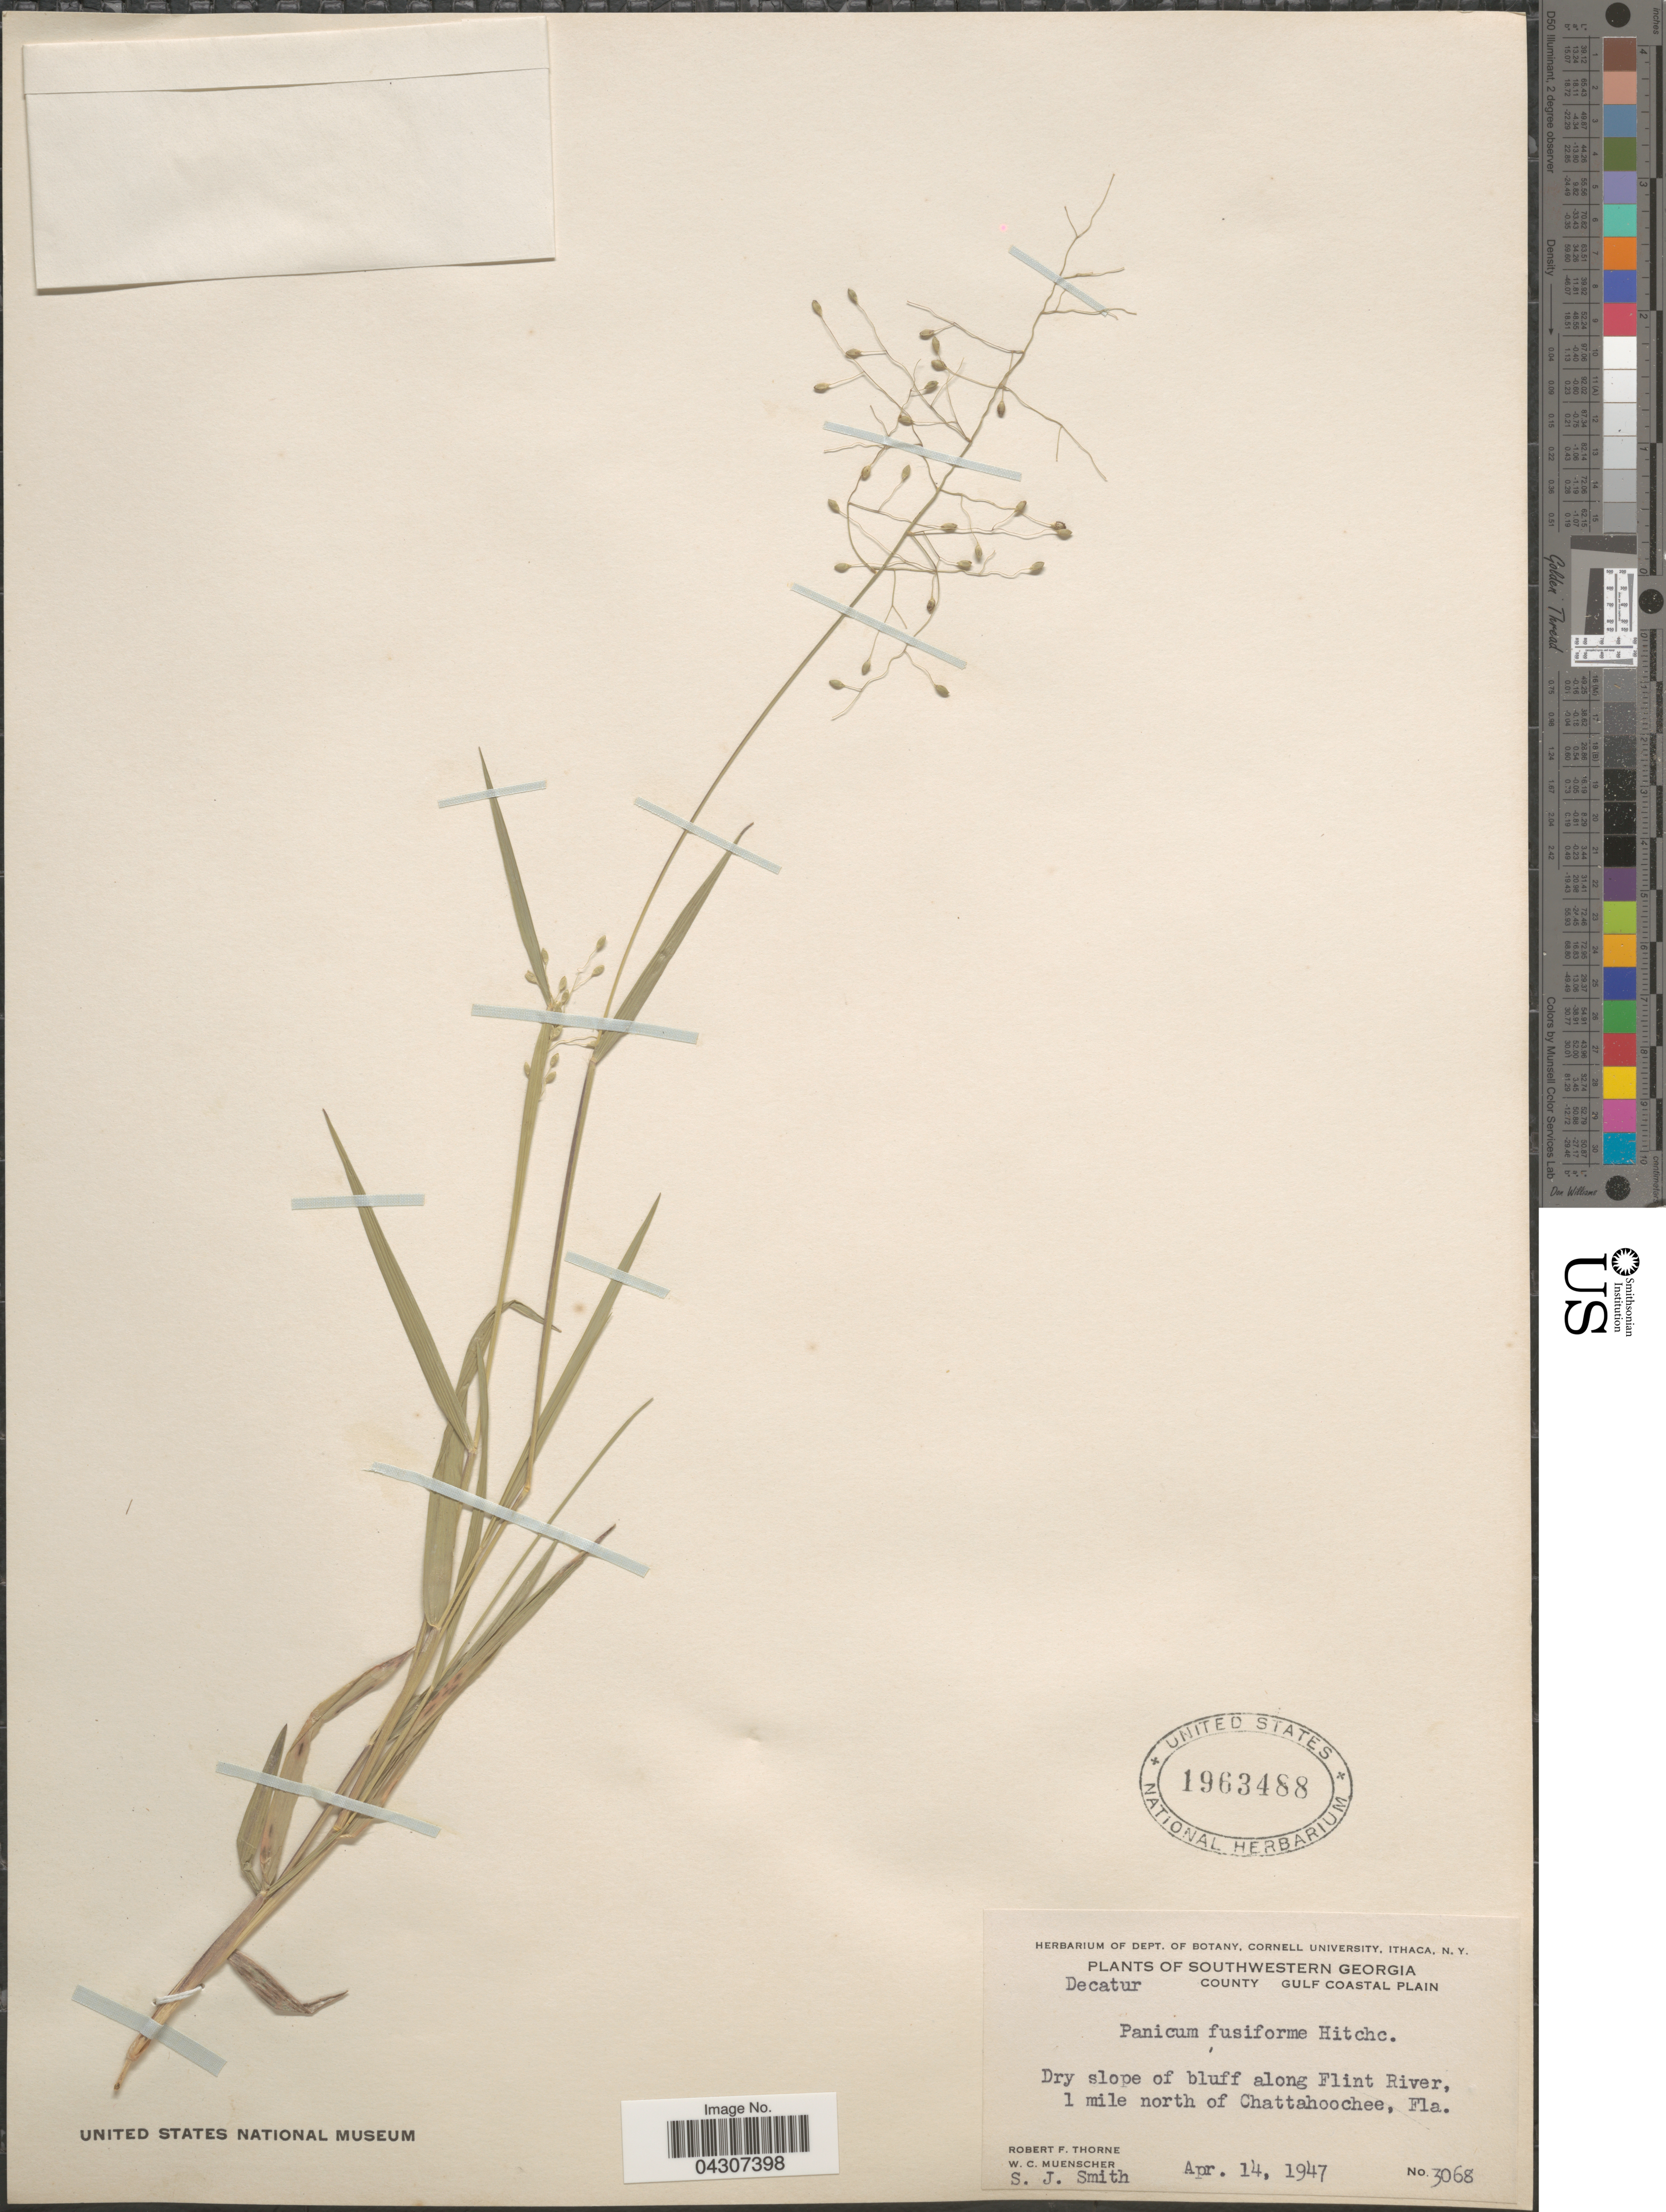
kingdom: Plantae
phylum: Tracheophyta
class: Liliopsida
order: Poales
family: Poaceae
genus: Dichanthelium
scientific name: Dichanthelium aciculare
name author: (Desv. ex Poir.) Gould & C.A. Clark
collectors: R. F. Thorne, W. Muenscher & S. Smith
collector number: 3068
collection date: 1947-04-14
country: United States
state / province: Florida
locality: Decatur County. Gulf Coastal Plain. Dry slope of bluff along Flint River, 1 mile north of Chattahoochee.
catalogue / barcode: US 1963488